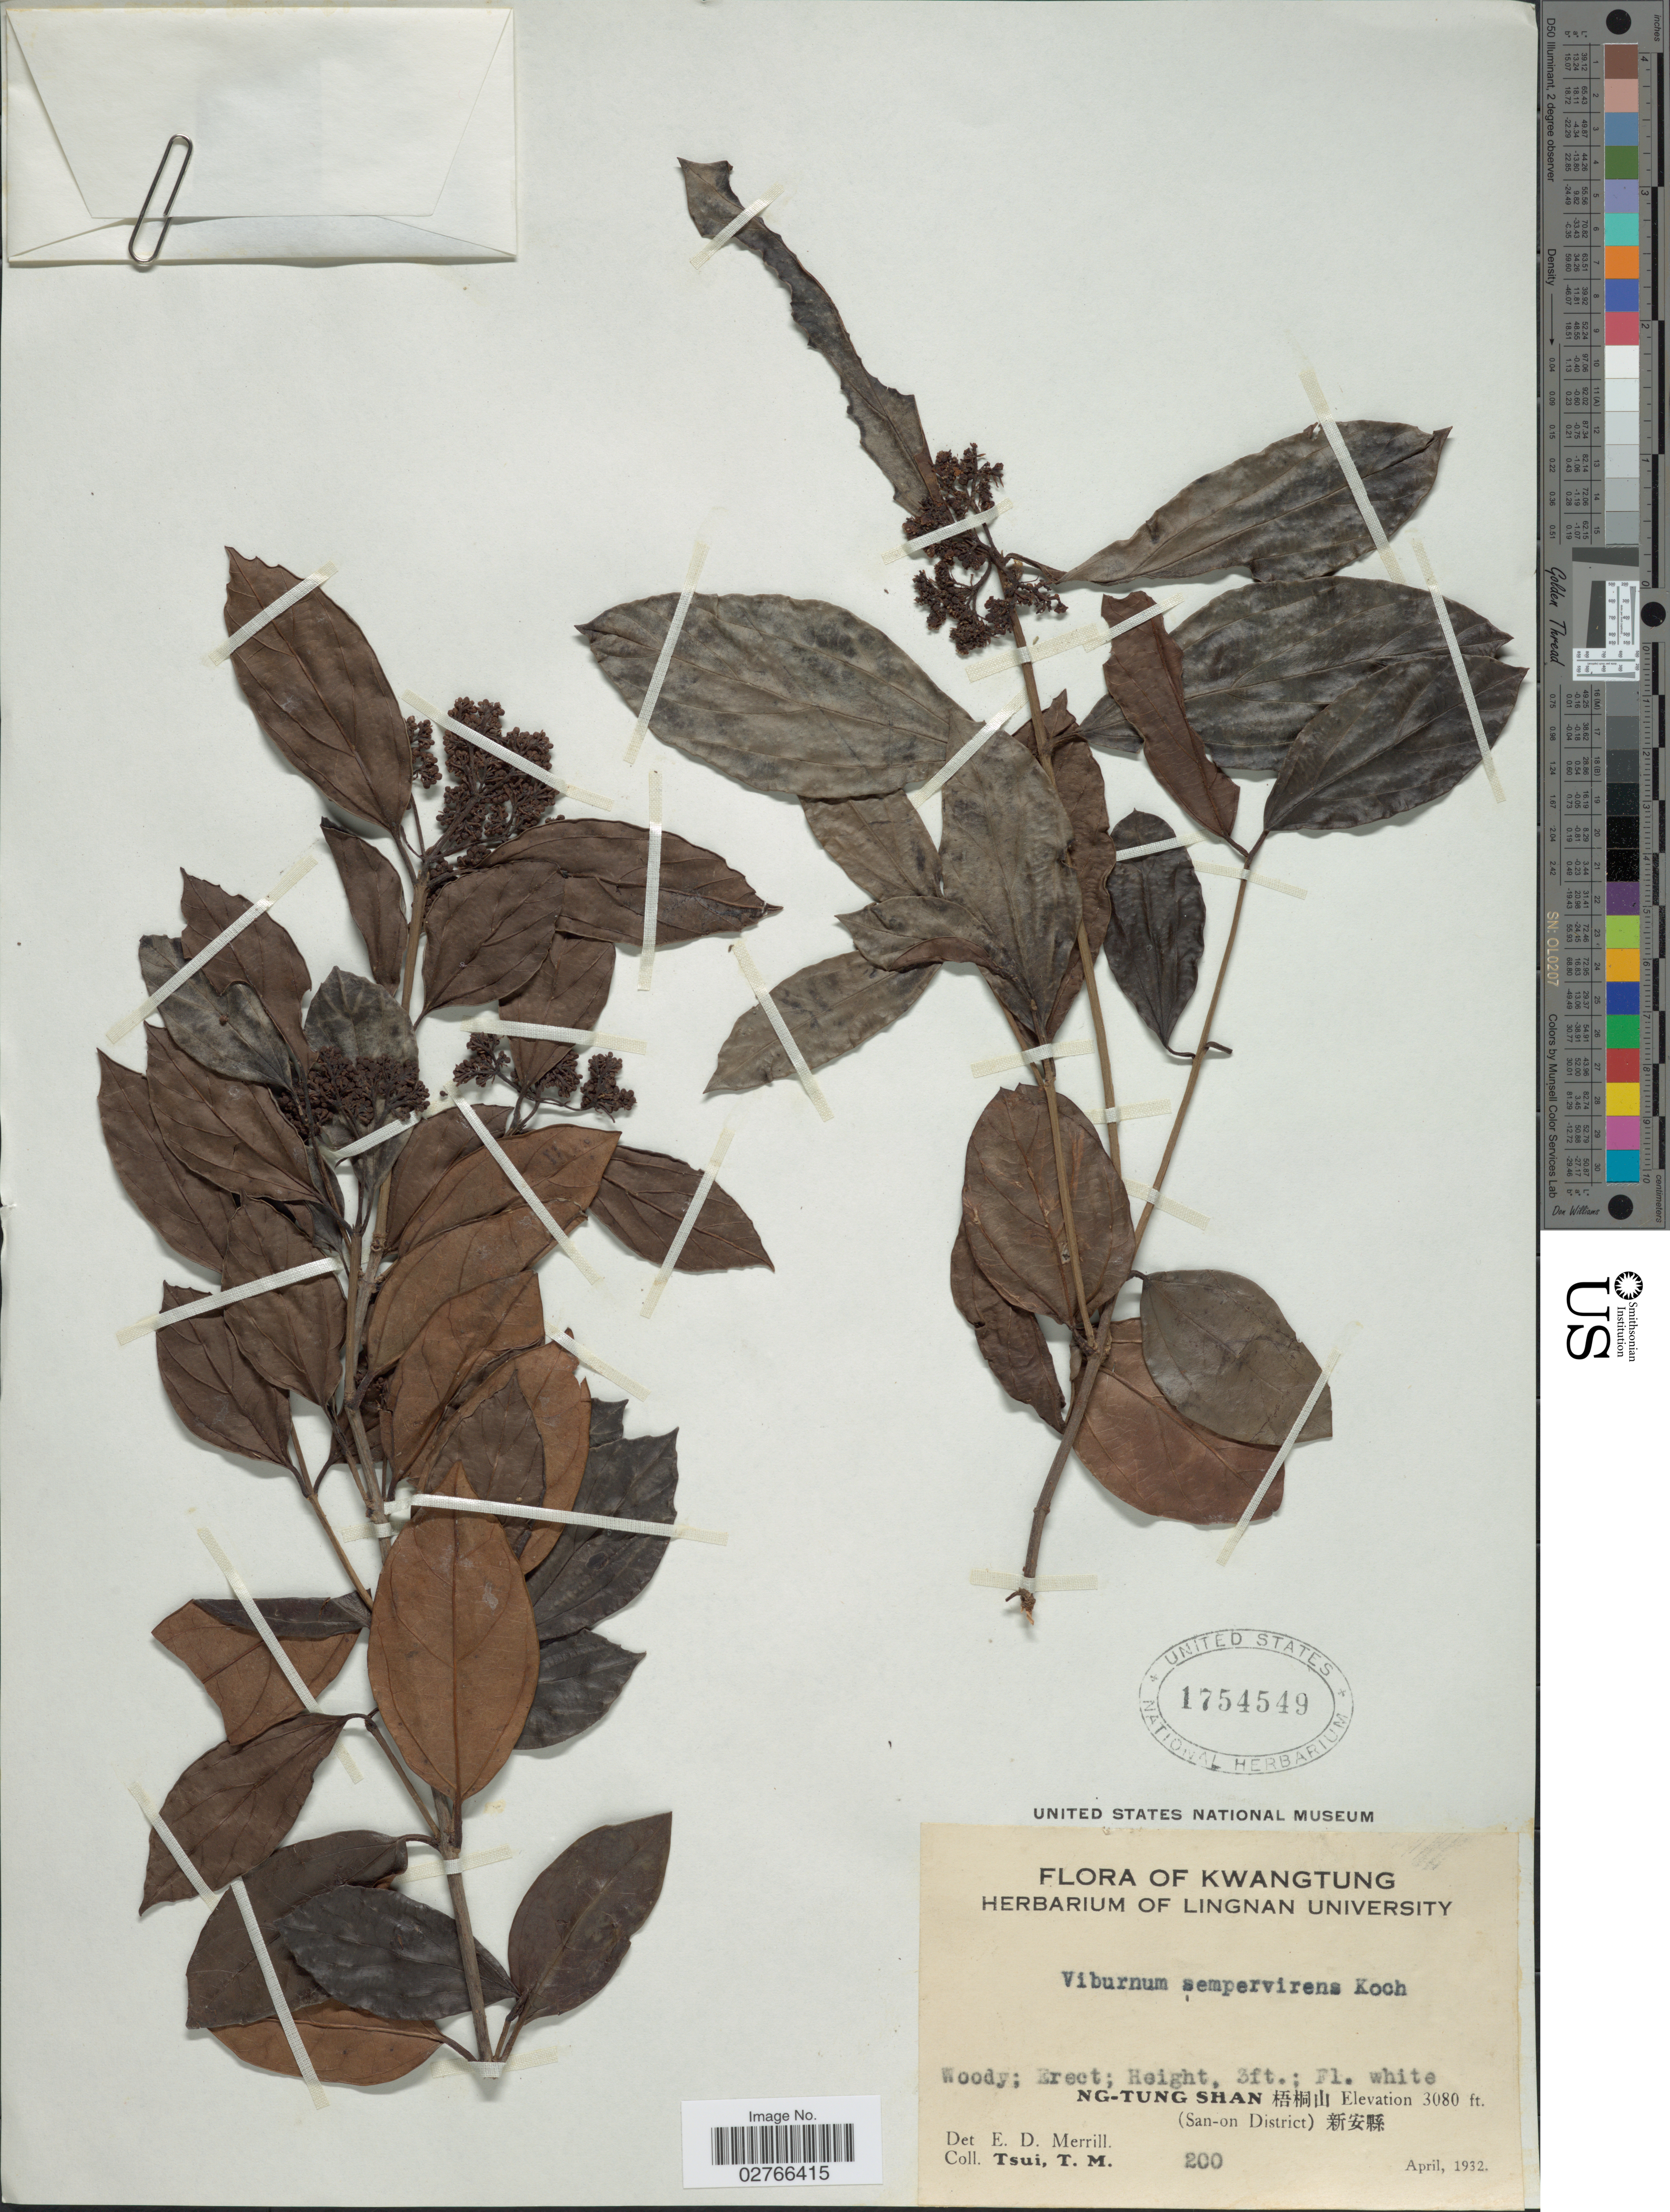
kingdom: Plantae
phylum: Tracheophyta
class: Magnoliopsida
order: Dipsacales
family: Viburnaceae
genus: Viburnum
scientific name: Viburnum sempervirens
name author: K. Koch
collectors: T. Tsui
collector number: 200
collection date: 1932-04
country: China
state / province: Guangdong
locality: Kwatung,Ng-Tung Shan (San-on District) .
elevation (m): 939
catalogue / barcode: US 1754549